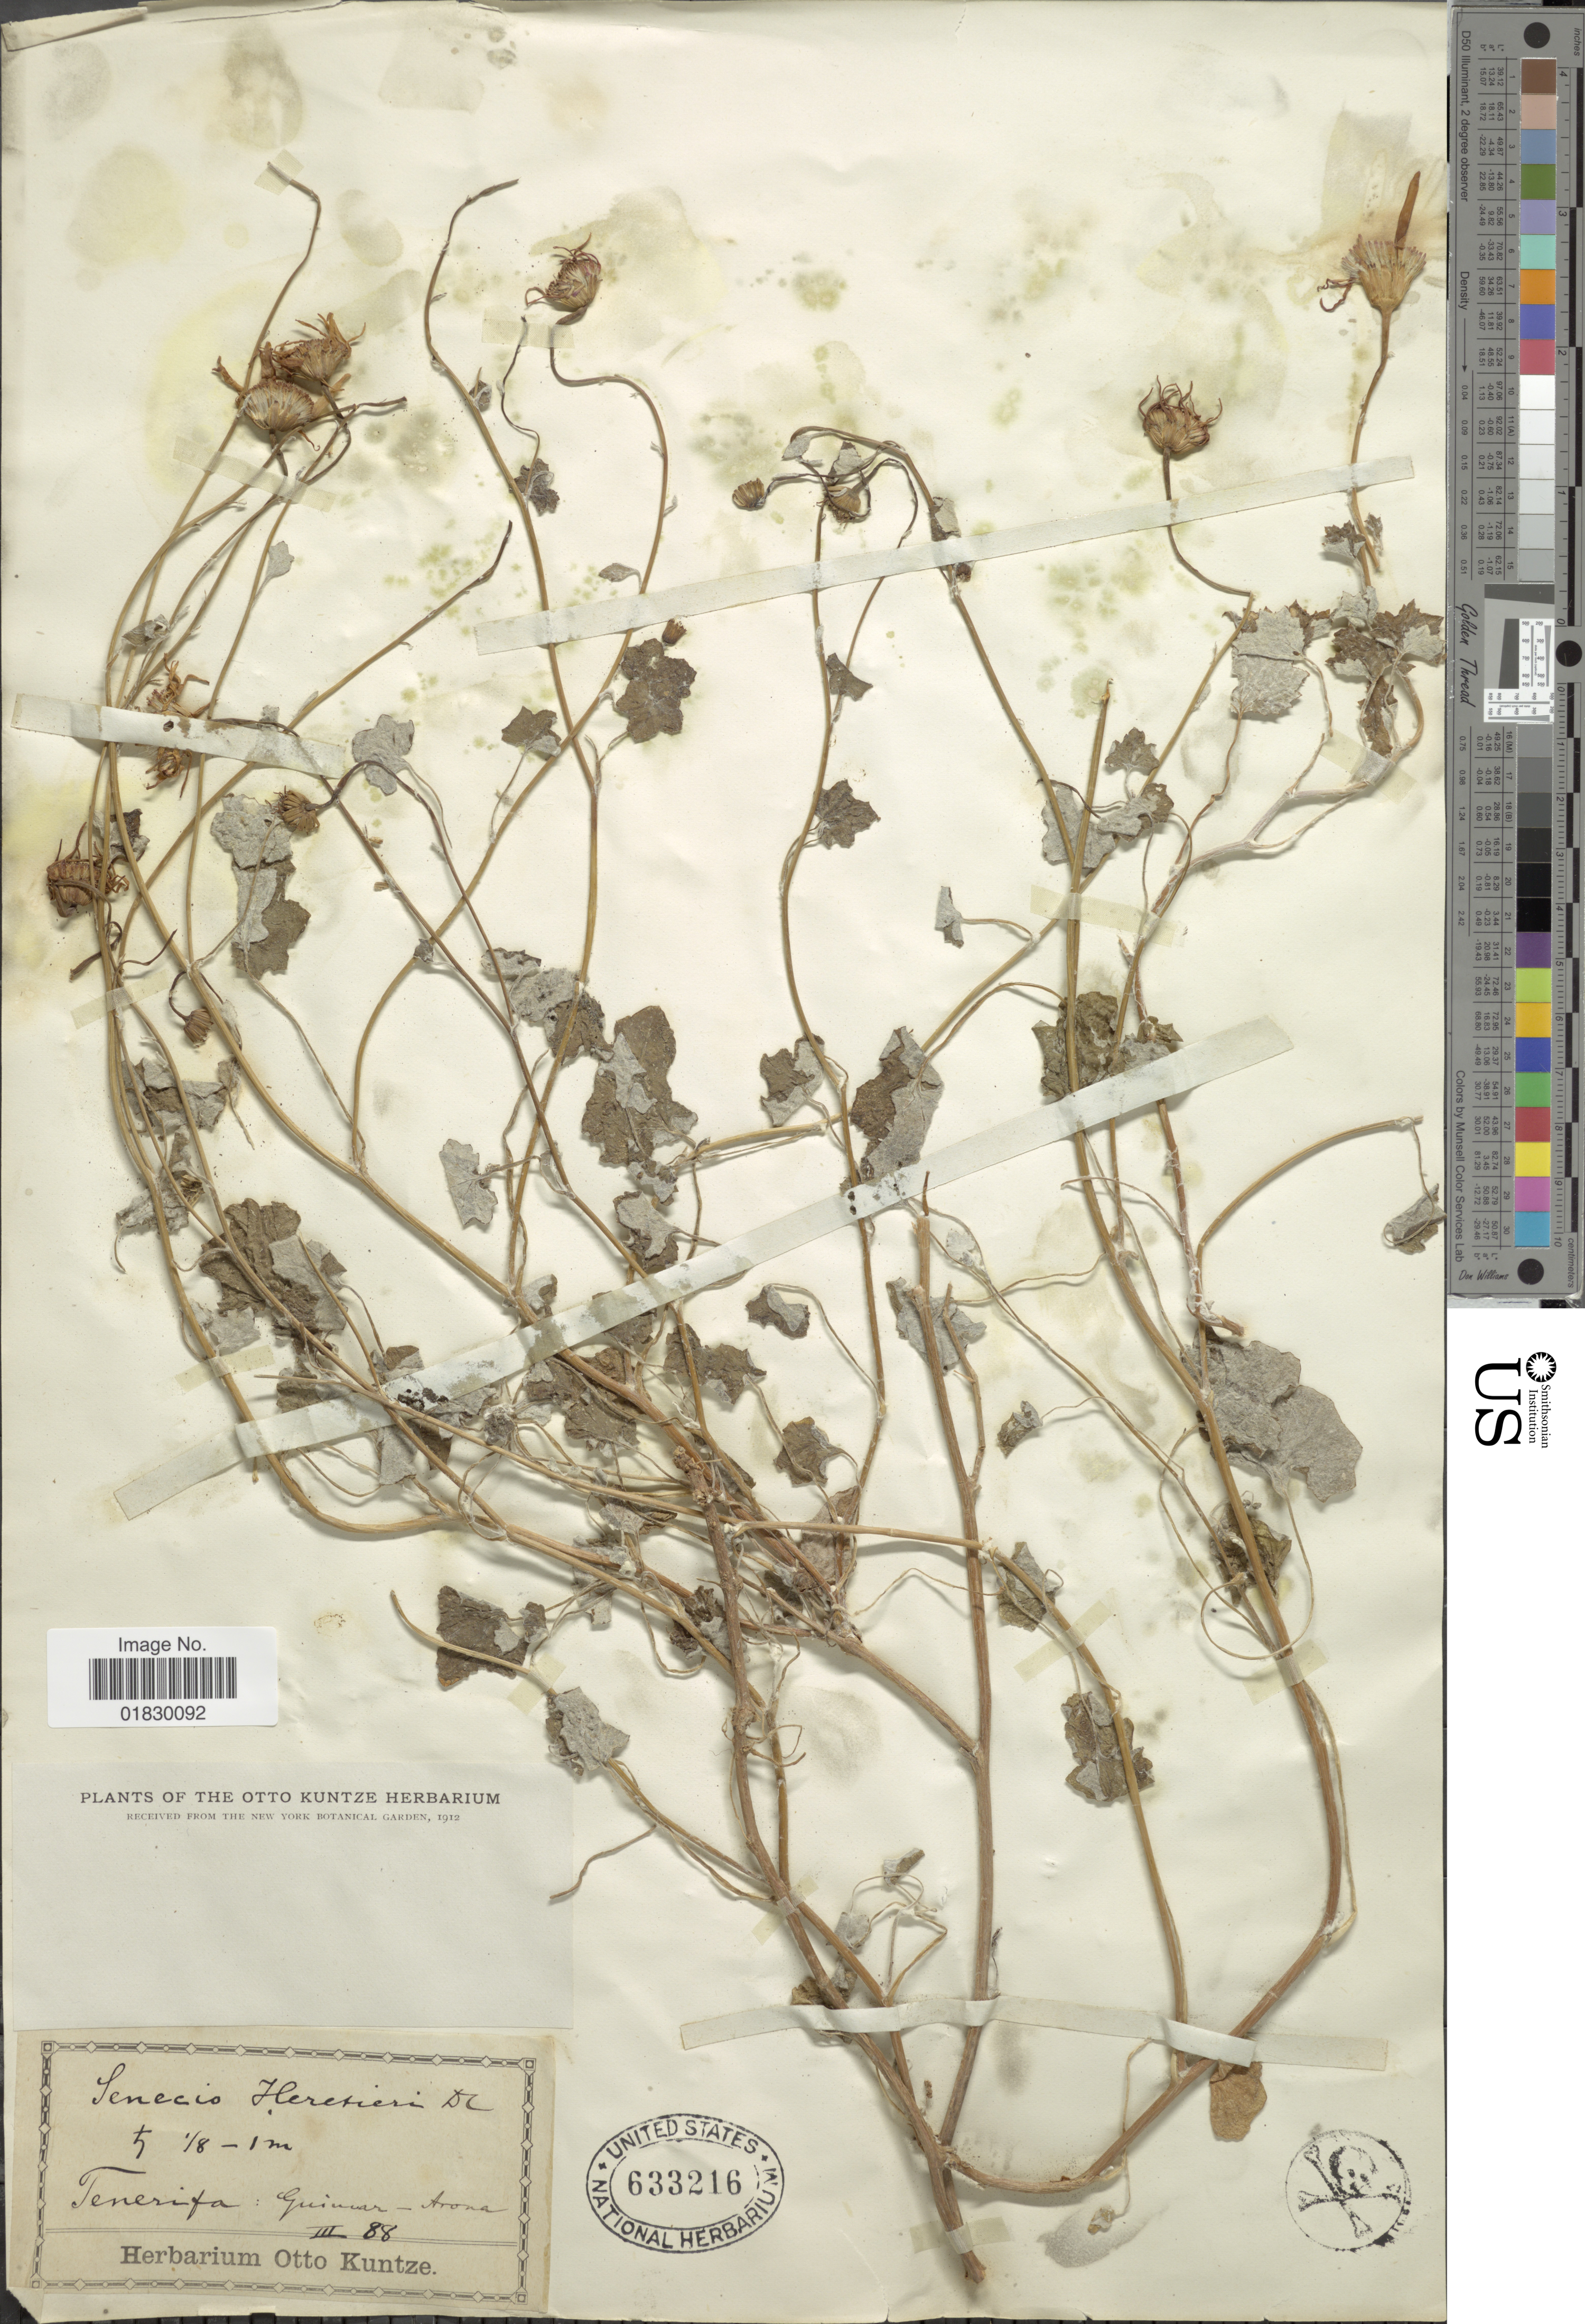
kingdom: Plantae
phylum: Tracheophyta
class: Magnoliopsida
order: Asterales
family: Asteraceae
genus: Pericallis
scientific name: Pericallis lanata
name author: (L'Hér.) B. Nord.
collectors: C.E.O. Kuntze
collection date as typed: Transcribed d/m/y: /3/88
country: Spain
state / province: Canarias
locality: Tenerifa: Quinvar-Arona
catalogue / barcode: US 633216